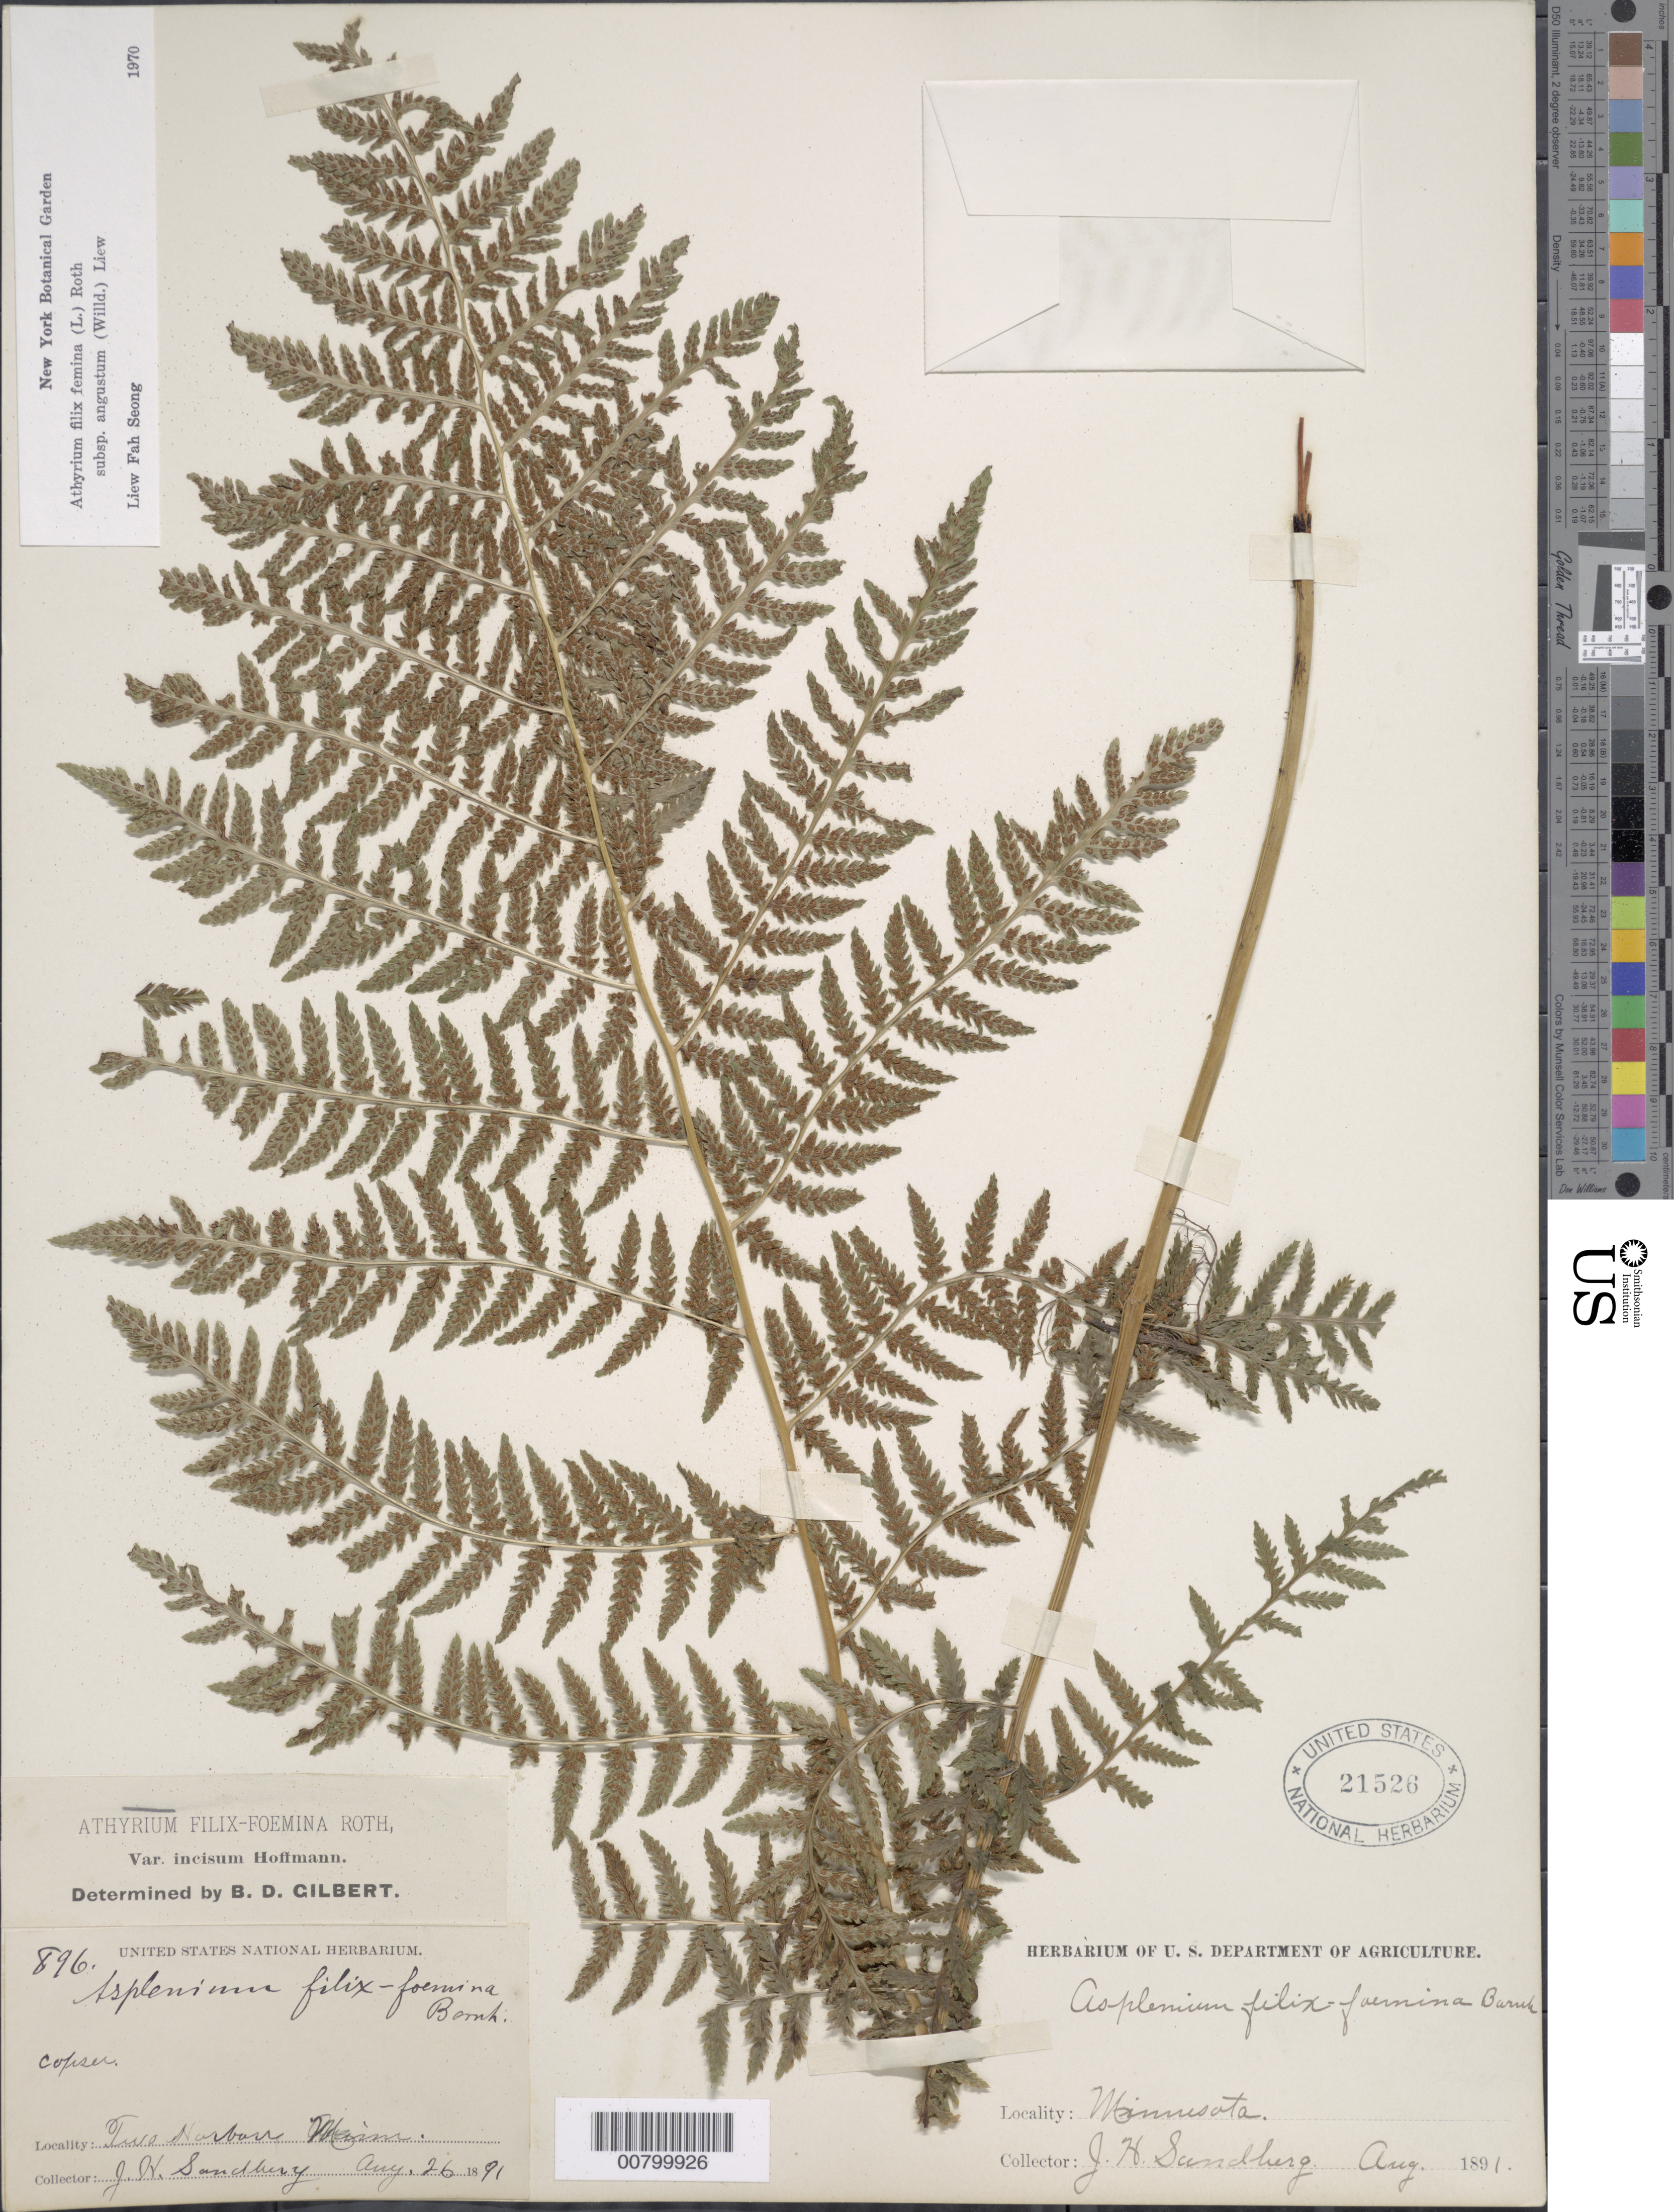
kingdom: Plantae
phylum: Tracheophyta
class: Polypodiopsida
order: Polypodiales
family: Athyriaceae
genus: Athyrium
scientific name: Athyrium filix-femina subsp. angustatum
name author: (Willd.) R.T. Clausen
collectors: J. H. Sandberg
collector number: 896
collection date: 1891-08-26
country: United States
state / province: Minnesota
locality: Bow Harbor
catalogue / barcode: US 21526